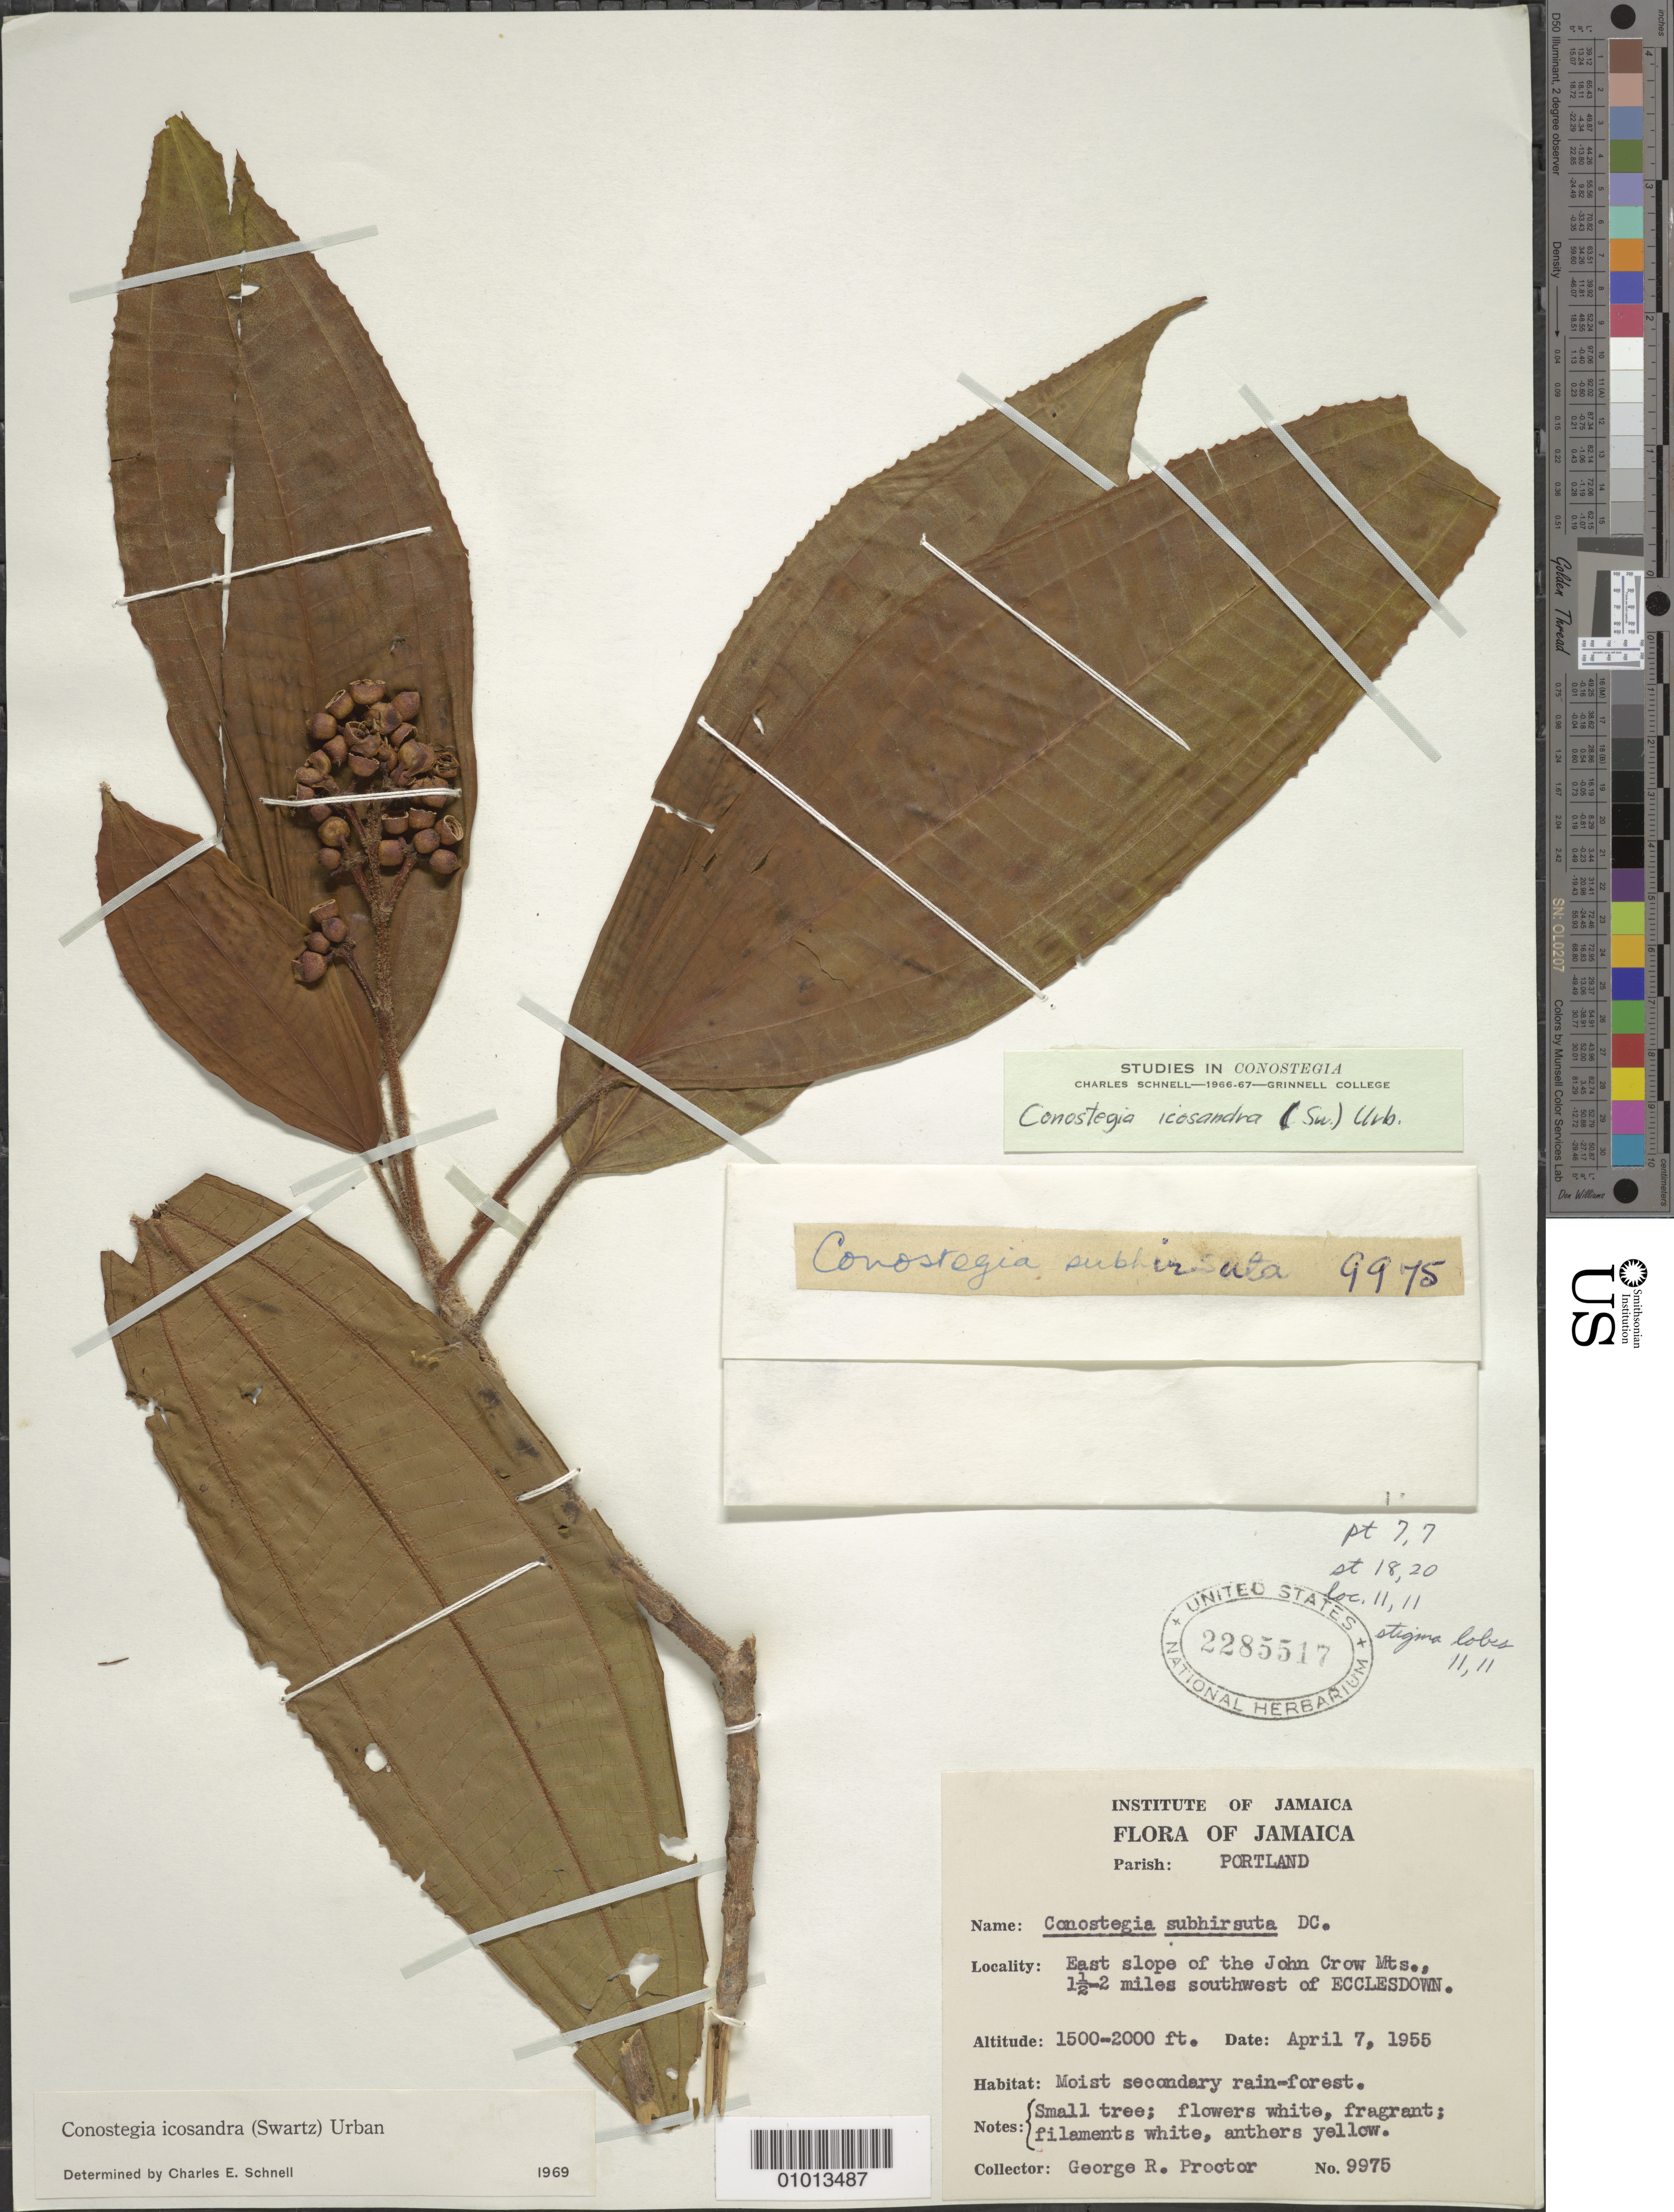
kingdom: Plantae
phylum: Tracheophyta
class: Magnoliopsida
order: Myrtales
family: Melastomataceae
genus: Conostegia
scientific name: Conostegia icosandra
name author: (Sw.) Urb.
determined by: Schnell, C. E.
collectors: G. R. Proctor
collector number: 9975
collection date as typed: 07 Apr 1955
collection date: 1955-04-07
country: Jamaica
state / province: Portland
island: Jamaica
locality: East slope of John Crow Mts., 1.5-2 miles southwest of Ecclesdown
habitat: Moist secondary rainforest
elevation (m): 457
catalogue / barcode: US 2285517